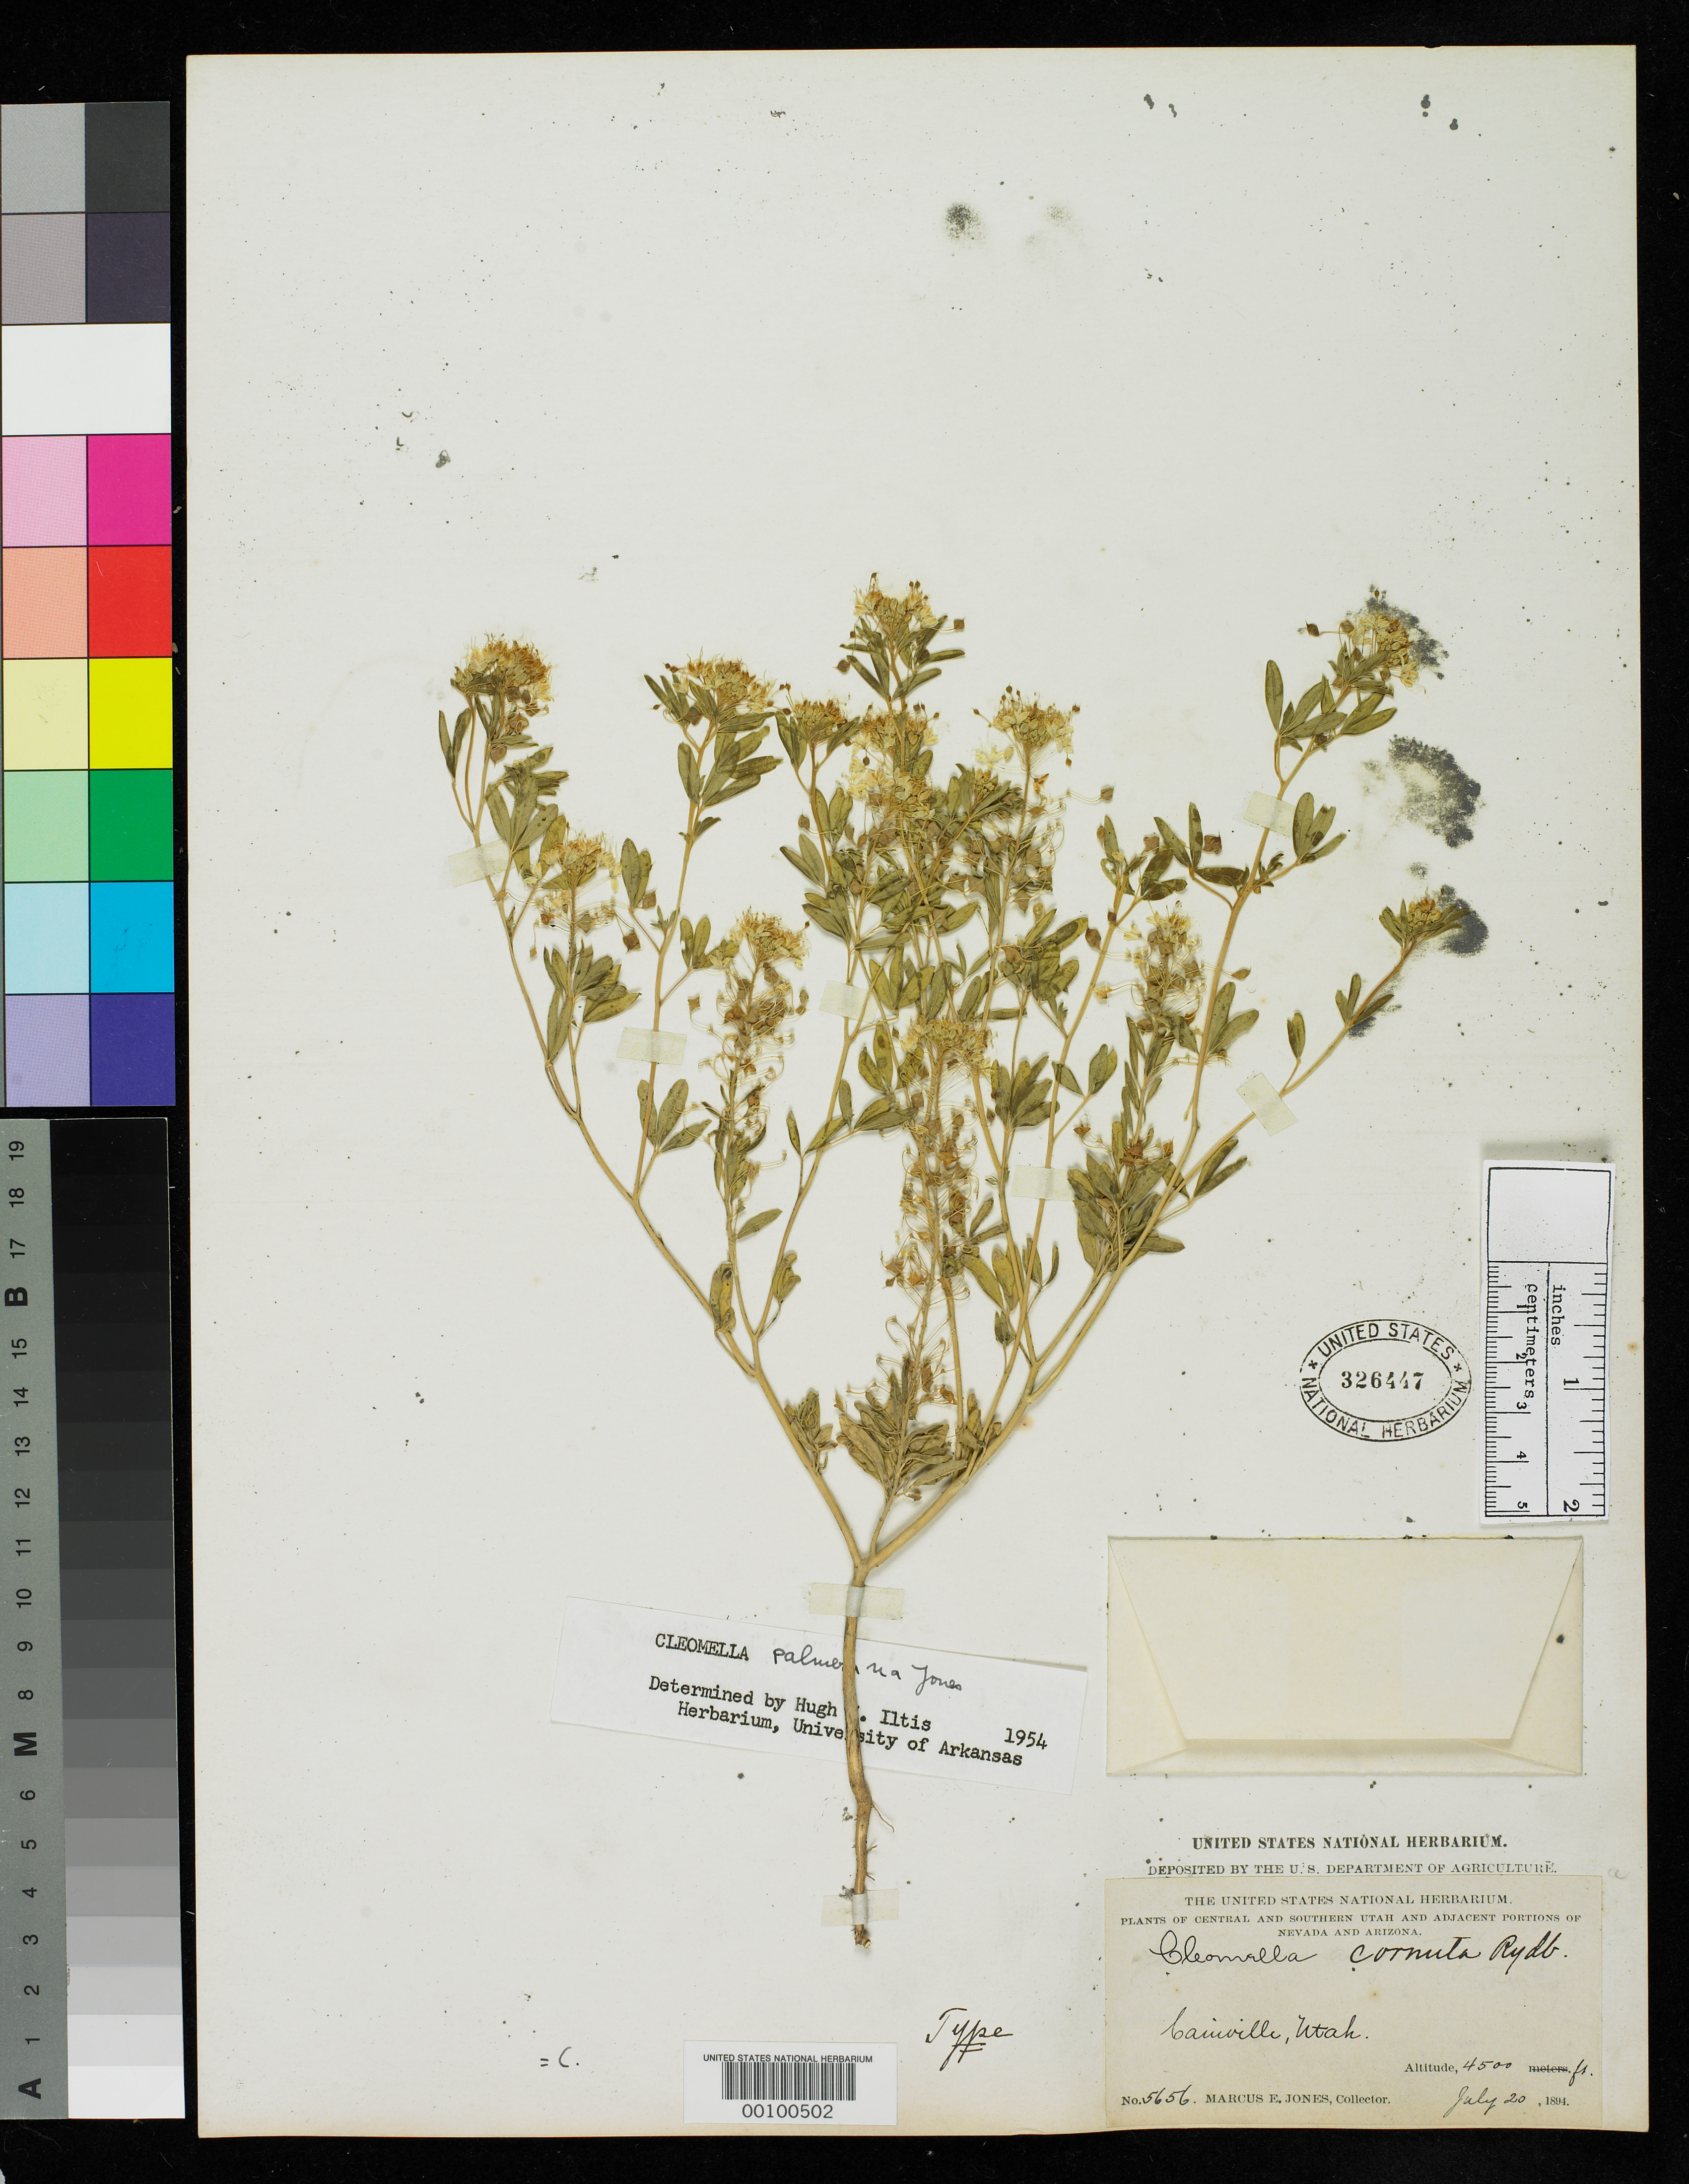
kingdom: Plantae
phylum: Tracheophyta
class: Magnoliopsida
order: Brassicales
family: Cleomaceae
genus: Cleomella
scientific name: Cleomella cornuta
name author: Rydb.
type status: Holotype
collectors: M. E. Jones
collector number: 5656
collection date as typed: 20 Jun 1894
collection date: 1894-06-20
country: United States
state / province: Utah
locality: Cainsville.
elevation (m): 1350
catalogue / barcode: US 326447